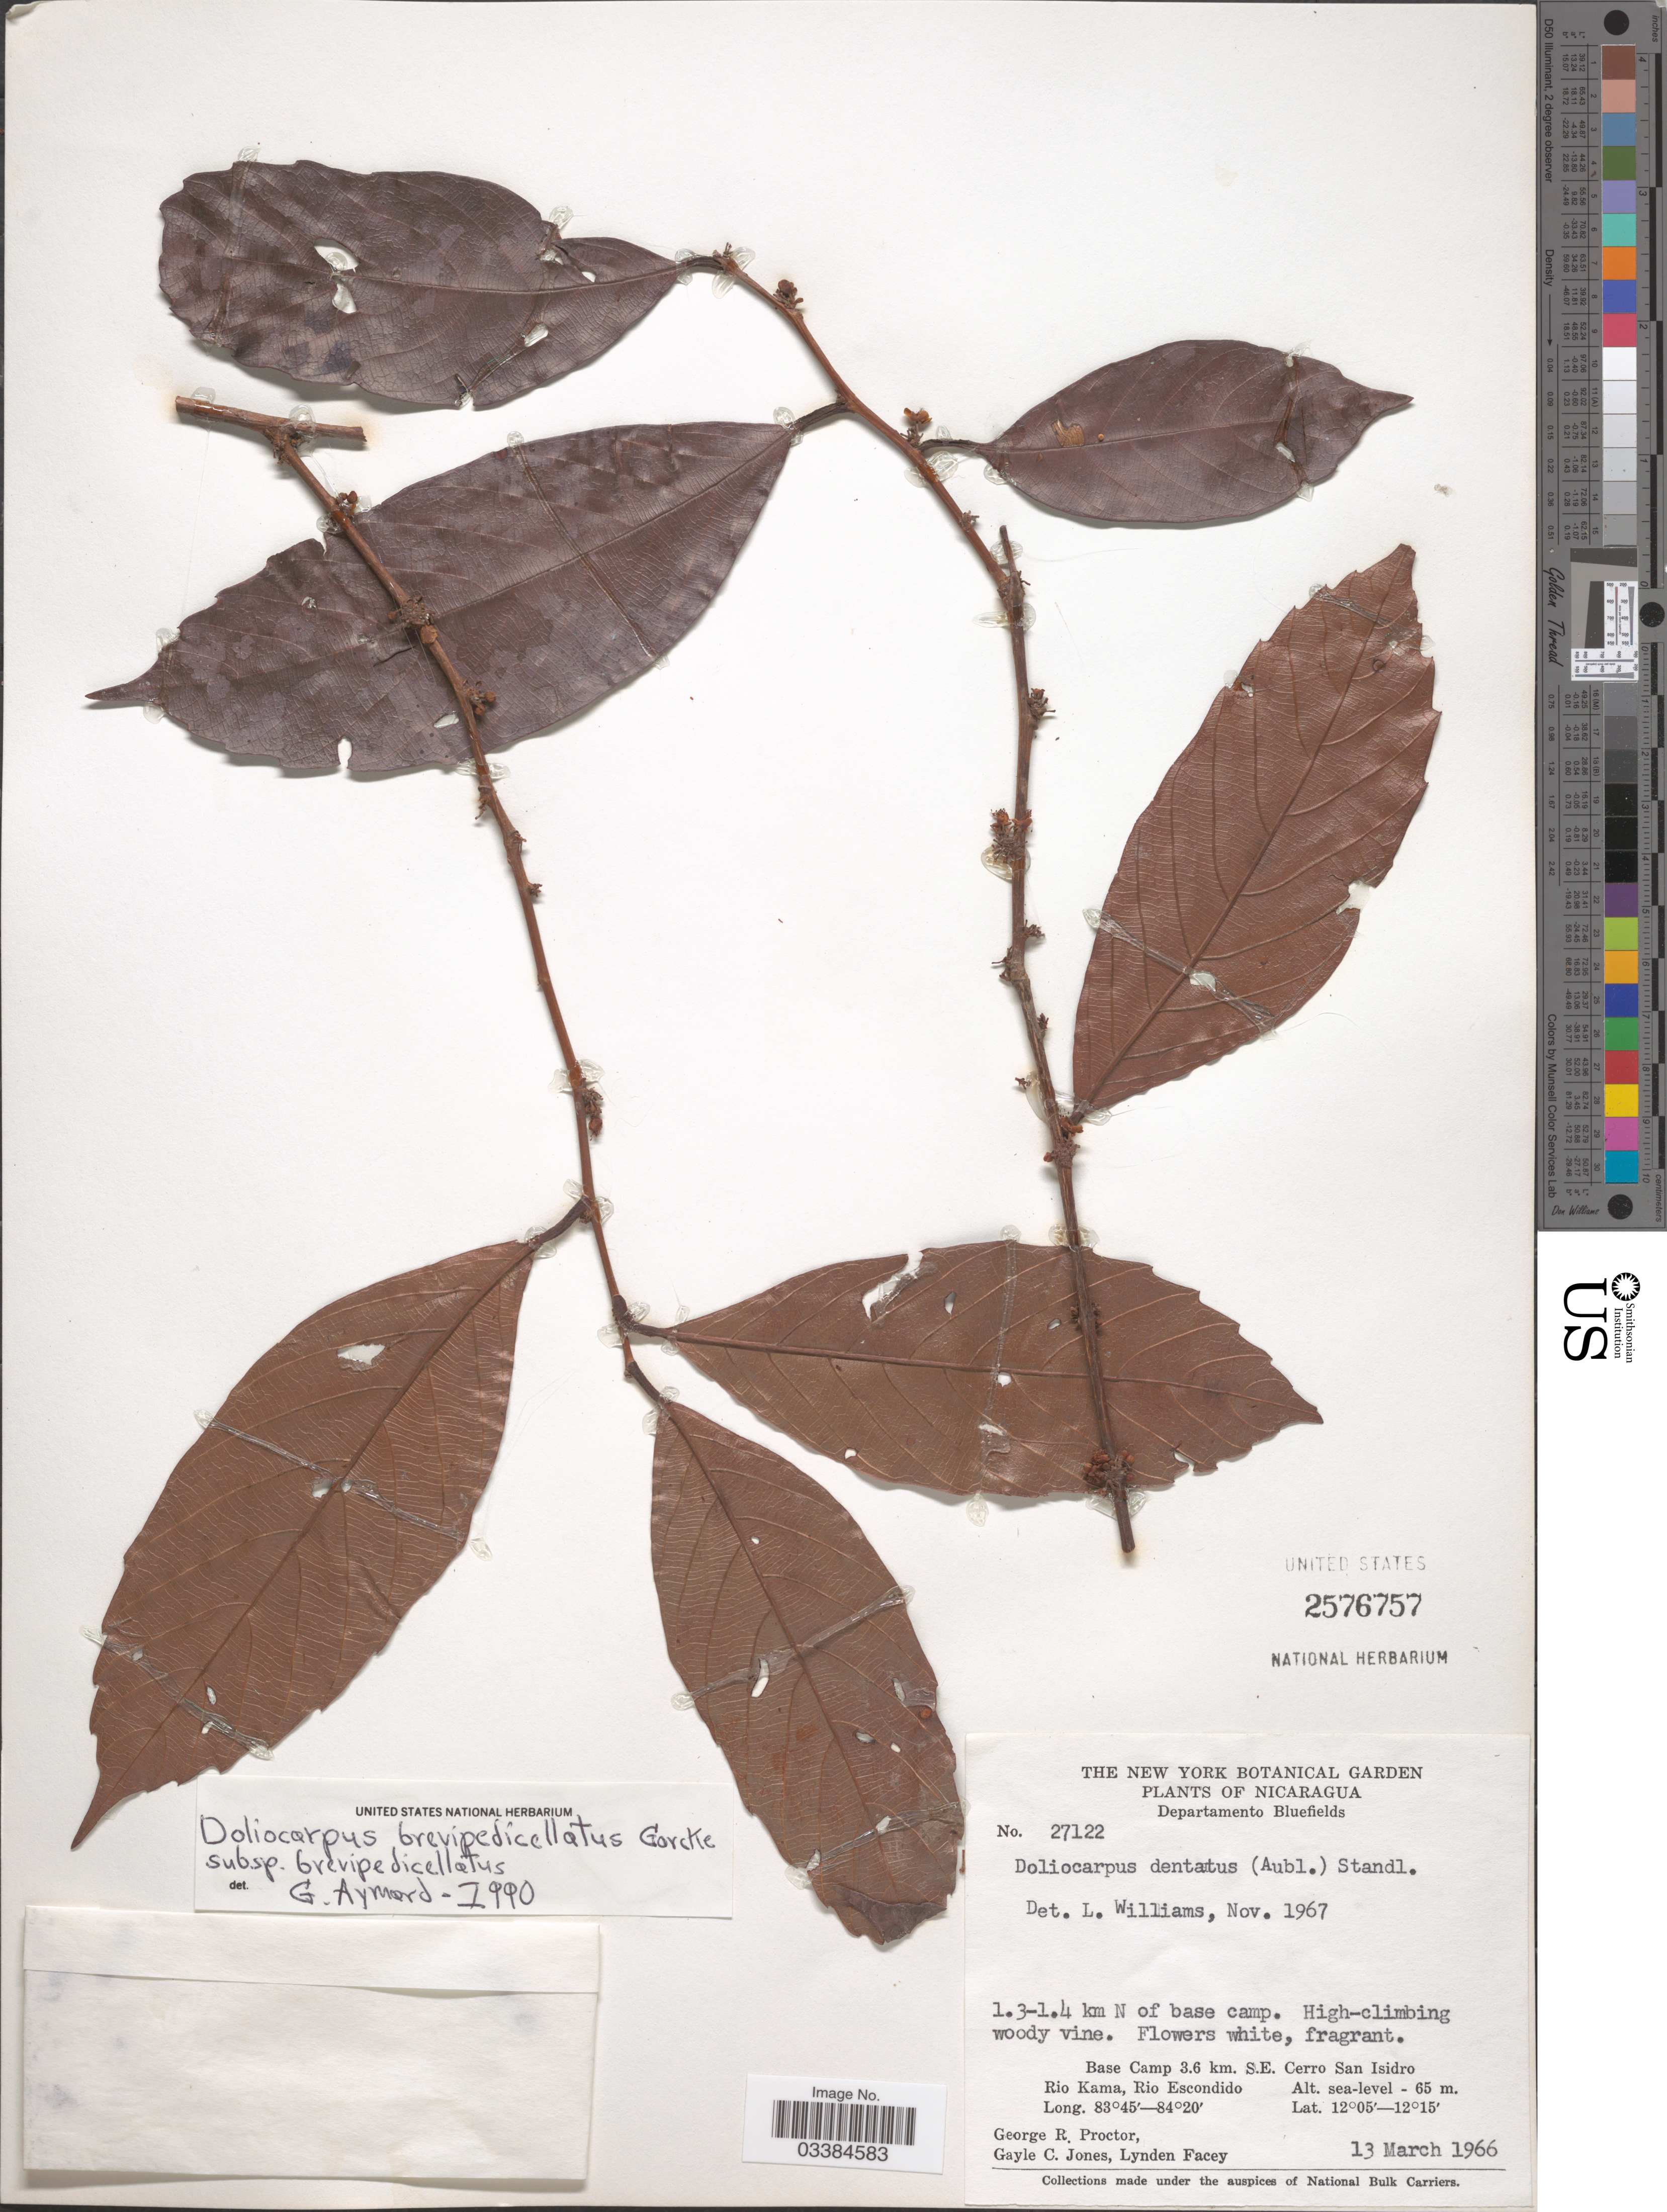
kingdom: Plantae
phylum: Tracheophyta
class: Magnoliopsida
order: Dilleniales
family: Dilleniaceae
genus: Doliocarpus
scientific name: Doliocarpus brevipedicellatus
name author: Garcke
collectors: G. Proctor, G. C. Jones & L. Facey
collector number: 27122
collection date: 1966-03-13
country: Nicaragua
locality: Departamento Bluefields. 1.3-1.4 km N of base camp. Base Camp 3.6 km. S.E. Cerro San Isidro. Rio Kama, Rio Escondido.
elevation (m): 0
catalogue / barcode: US 2576757